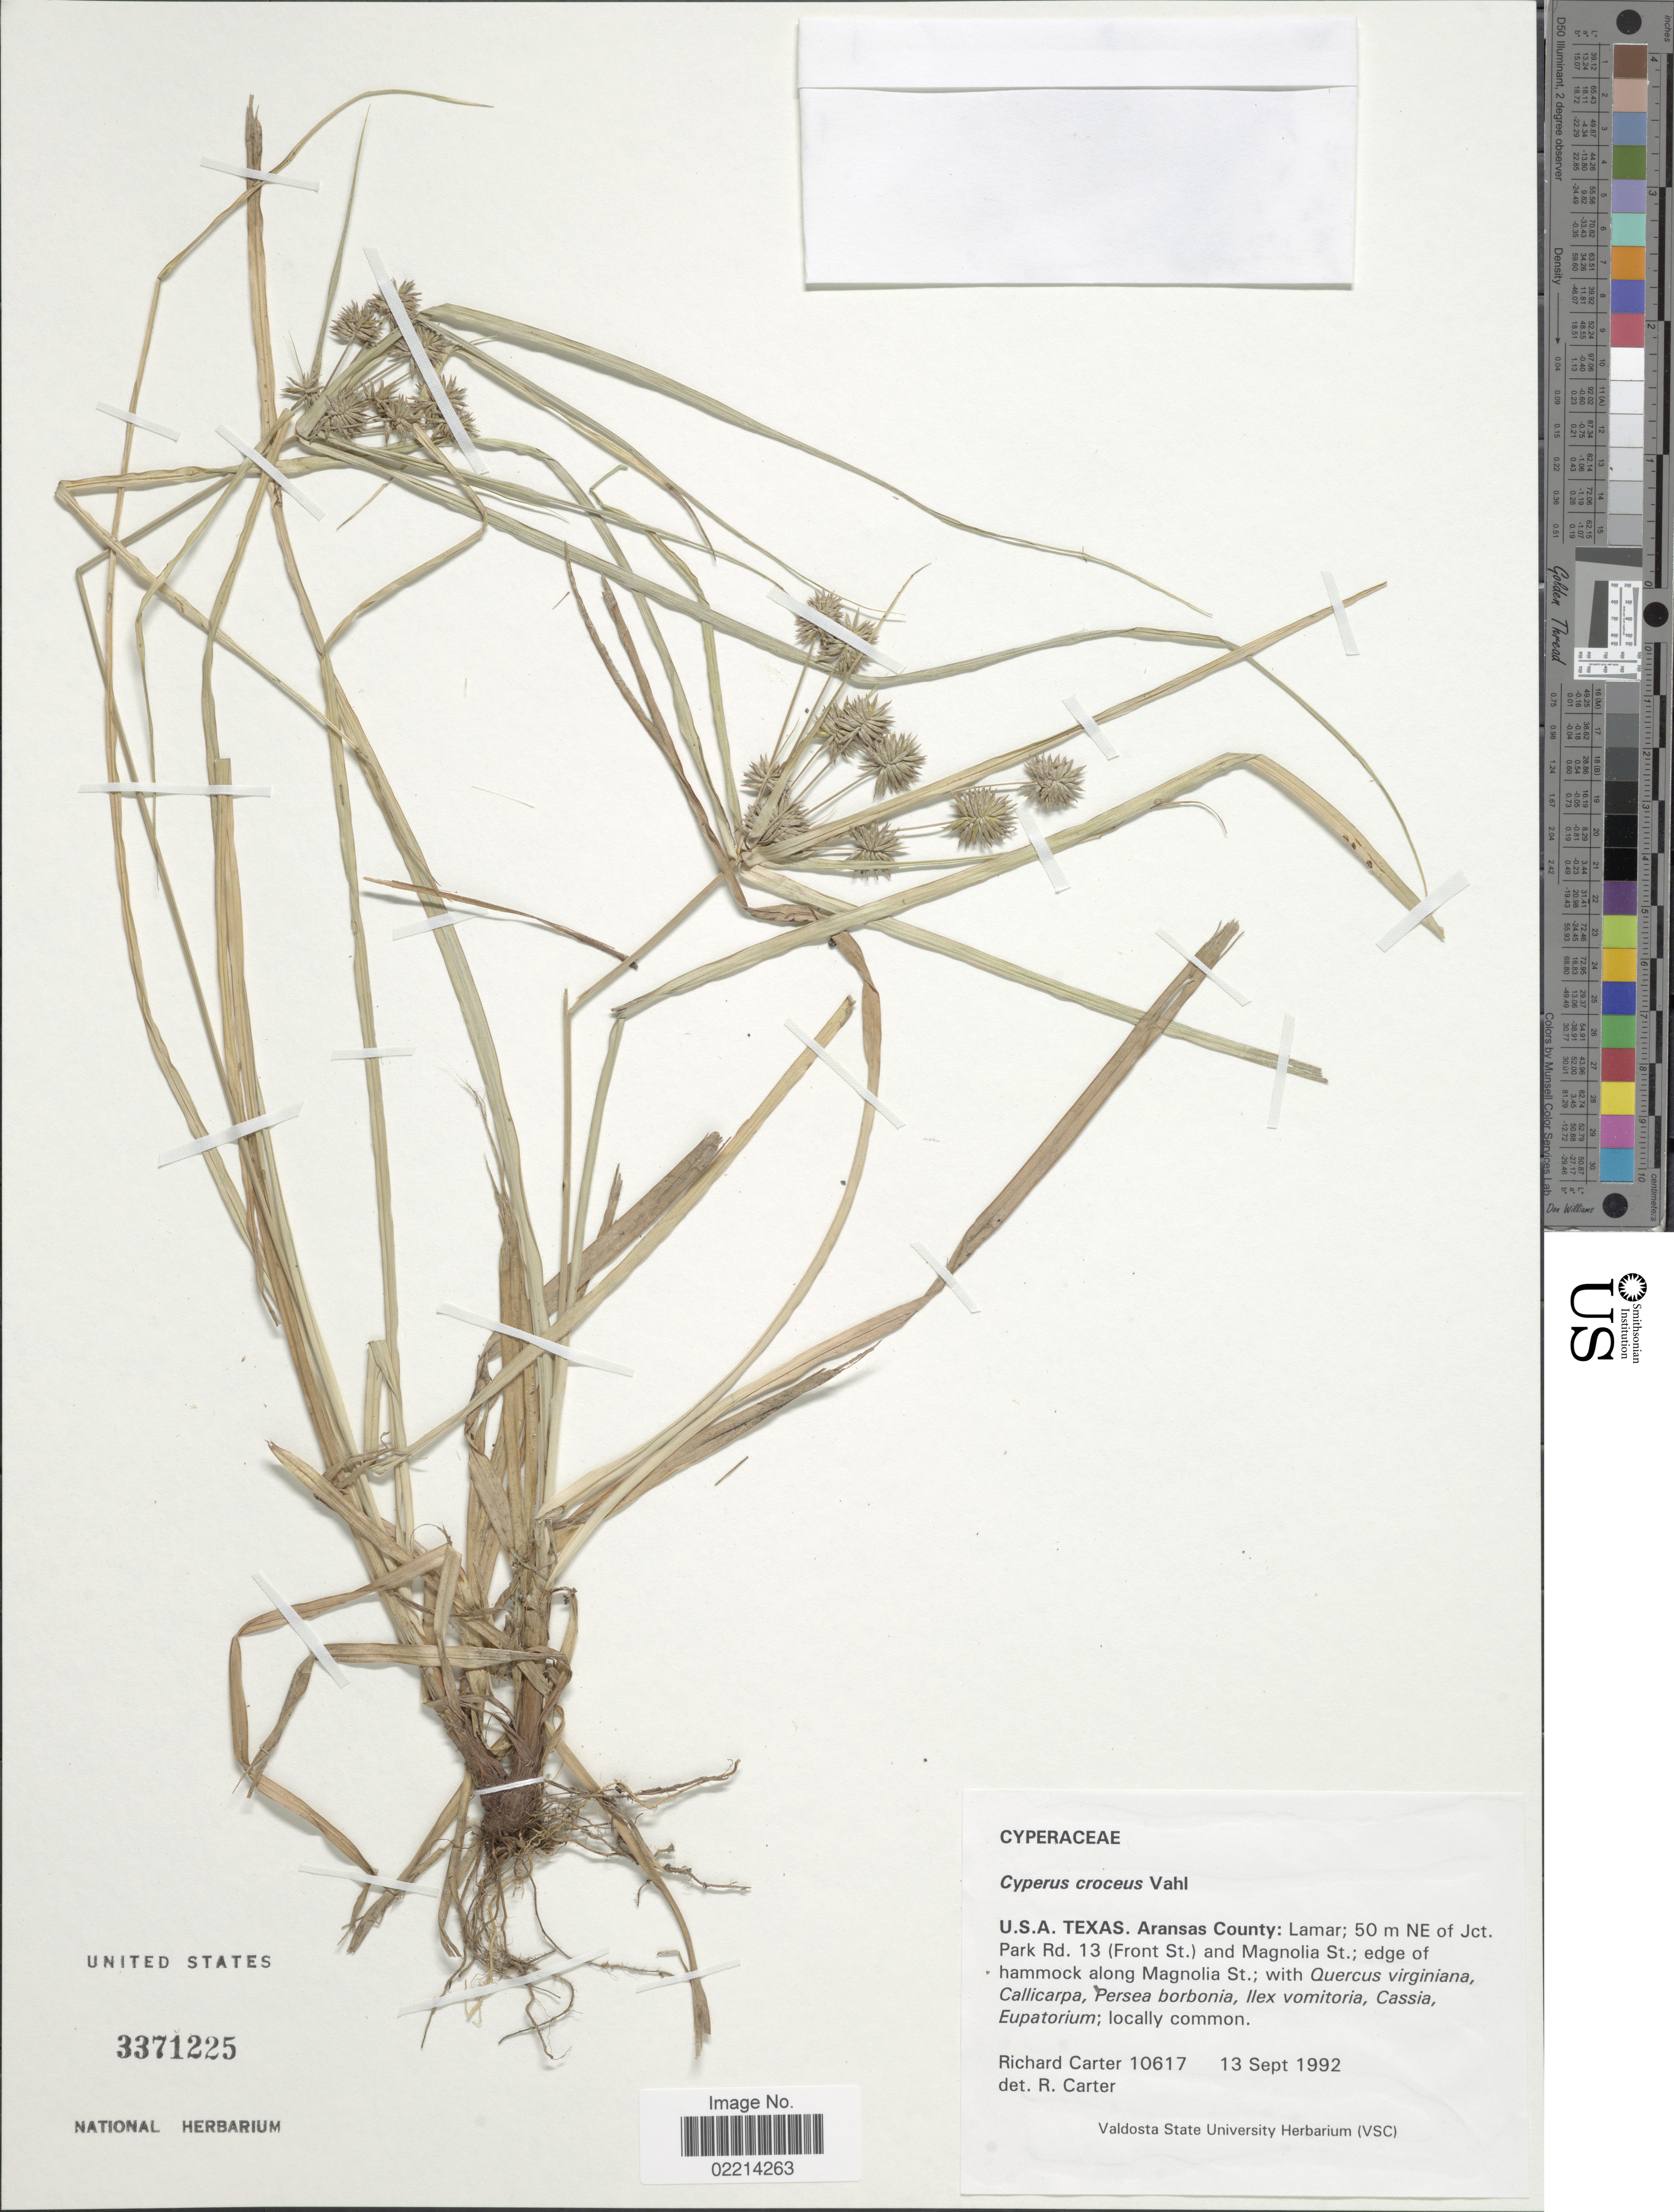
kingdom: Plantae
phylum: Tracheophyta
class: Liliopsida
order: Poales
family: Cyperaceae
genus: Cyperus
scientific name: Cyperus croceus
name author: Vahl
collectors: R. Carter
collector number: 10617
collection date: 1992-09-13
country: United States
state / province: Texas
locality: Aransas County: Lamar; 50 m NE of Jct. Park Rd. 13 (Front St.) and Magnolia St; edge of hammock along Magnolia St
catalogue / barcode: US 3371225